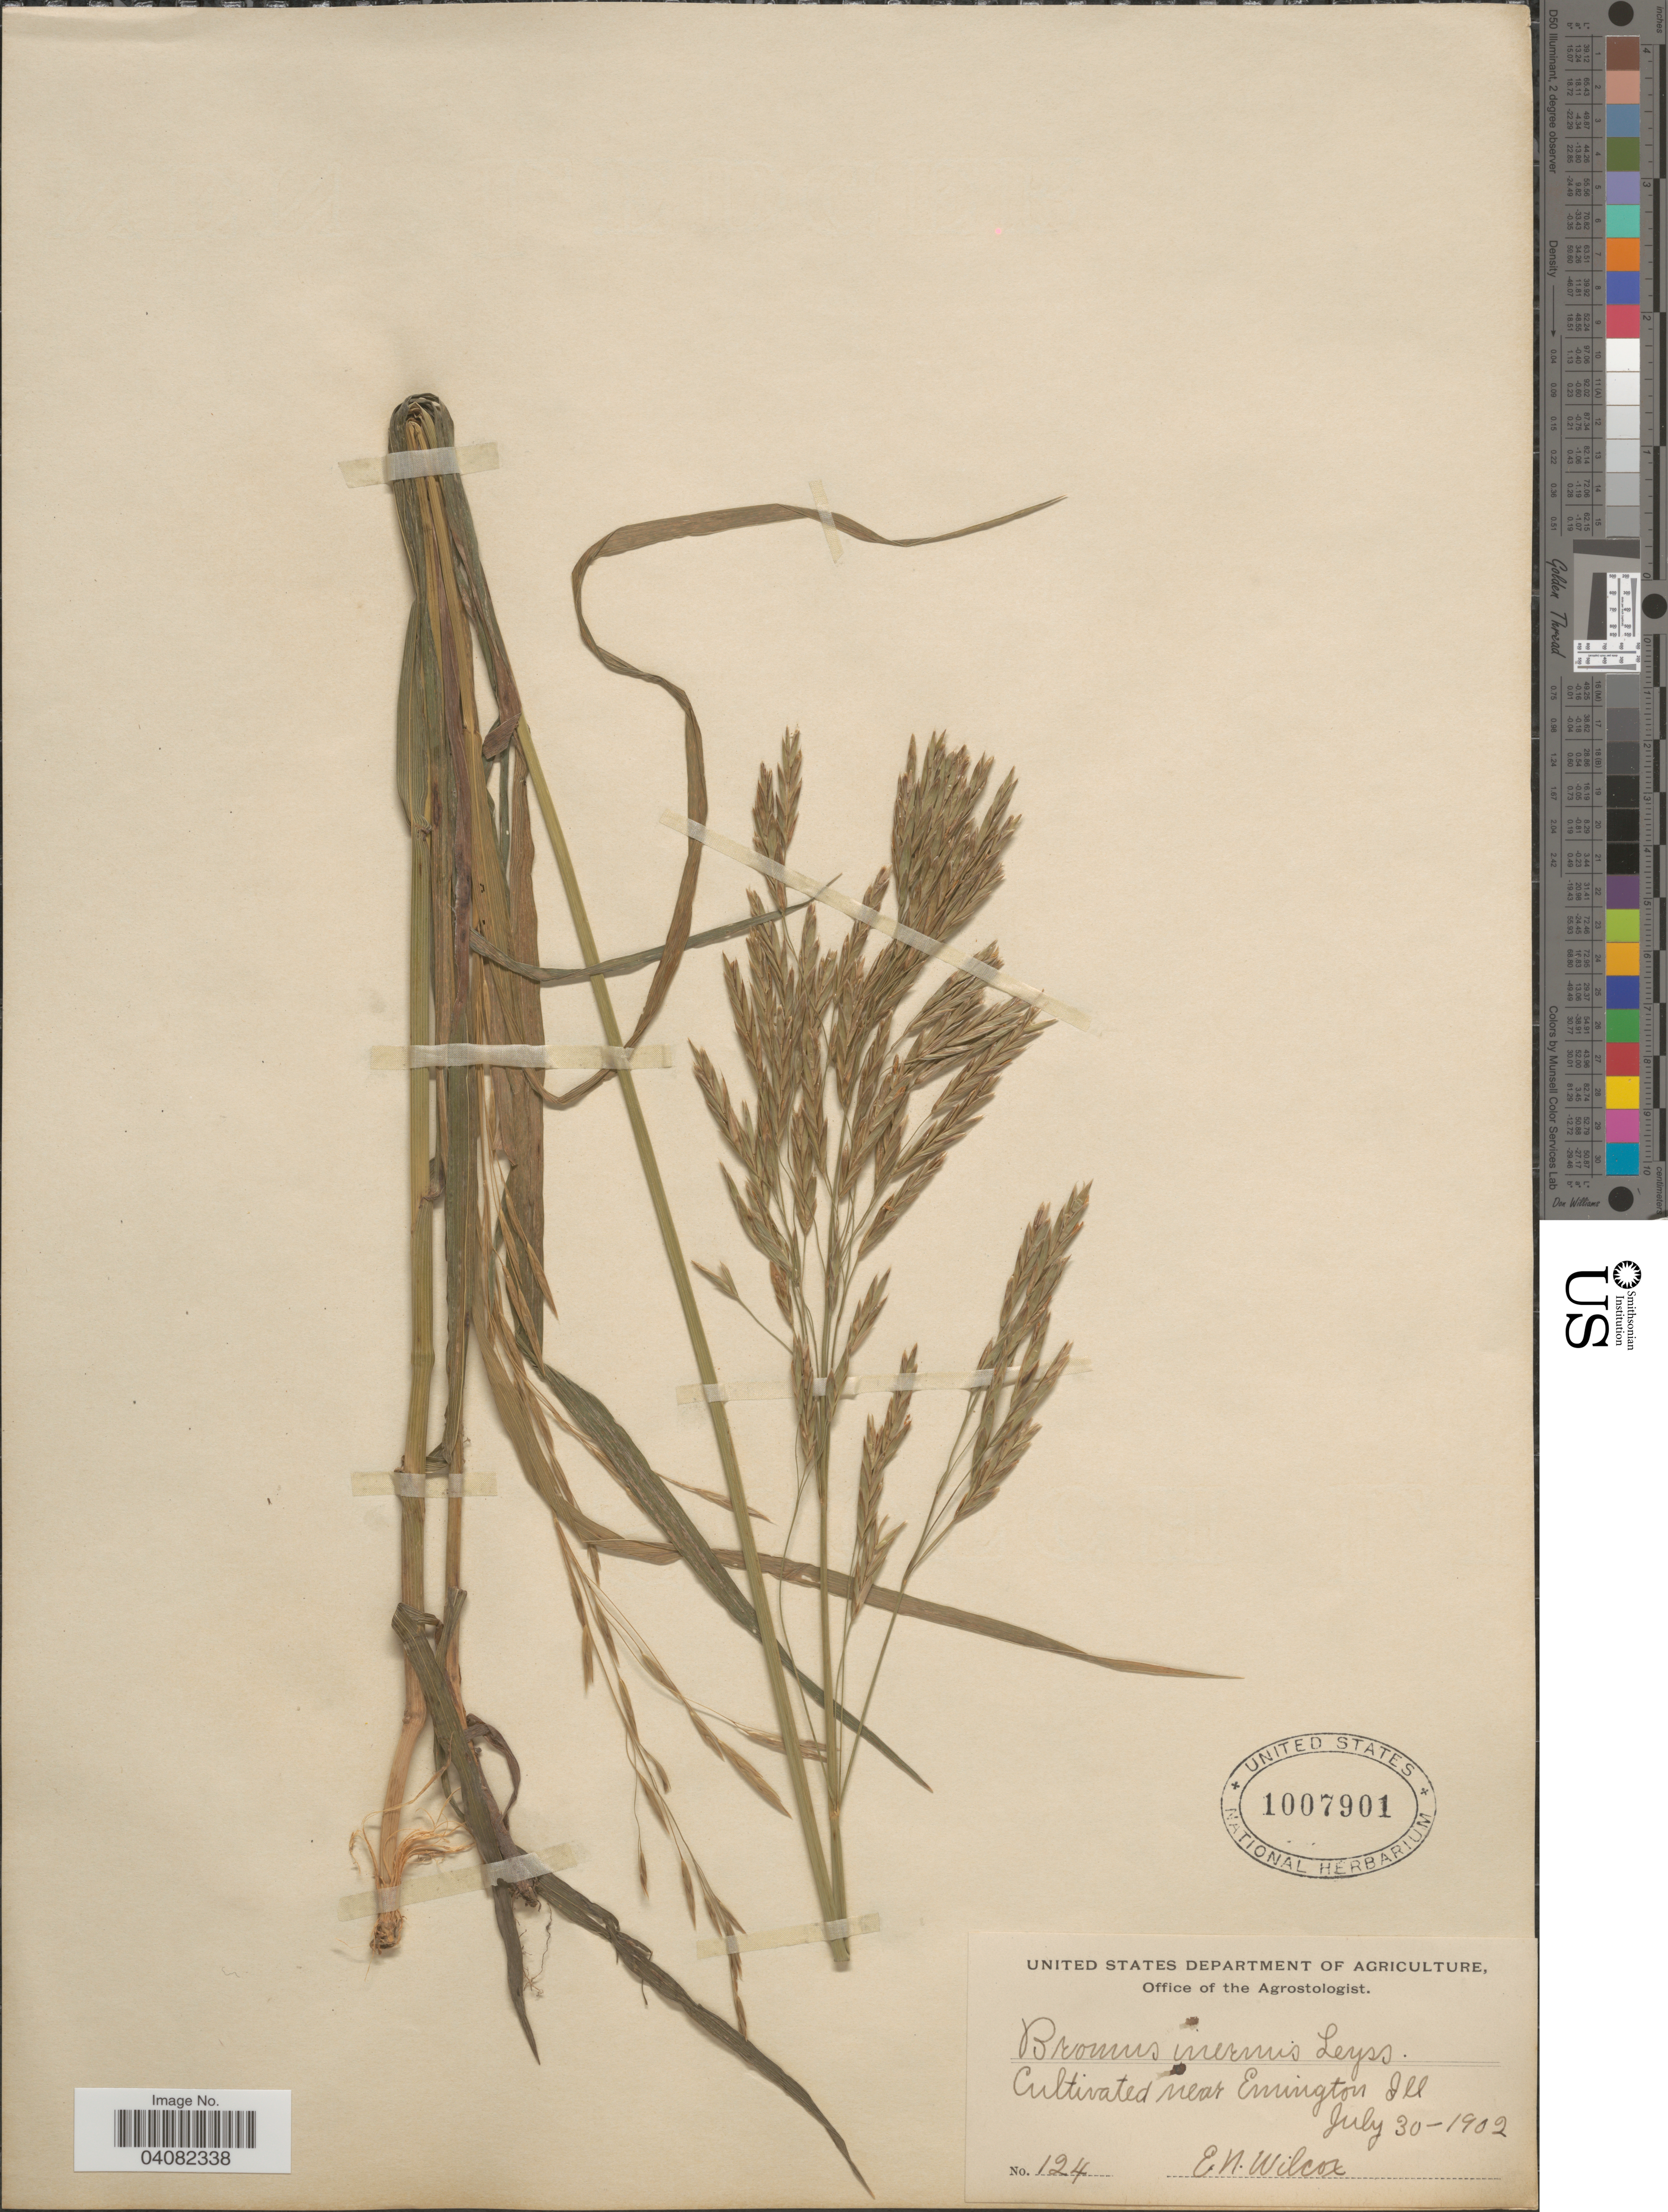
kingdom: Plantae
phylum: Tracheophyta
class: Liliopsida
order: Poales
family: Poaceae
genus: Bromus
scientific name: Bromus inermis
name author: Leyss.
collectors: E. Wilcox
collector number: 124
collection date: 1902-07-30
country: United States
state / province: Illinois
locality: Cultivated near Emington.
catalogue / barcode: US 1007901